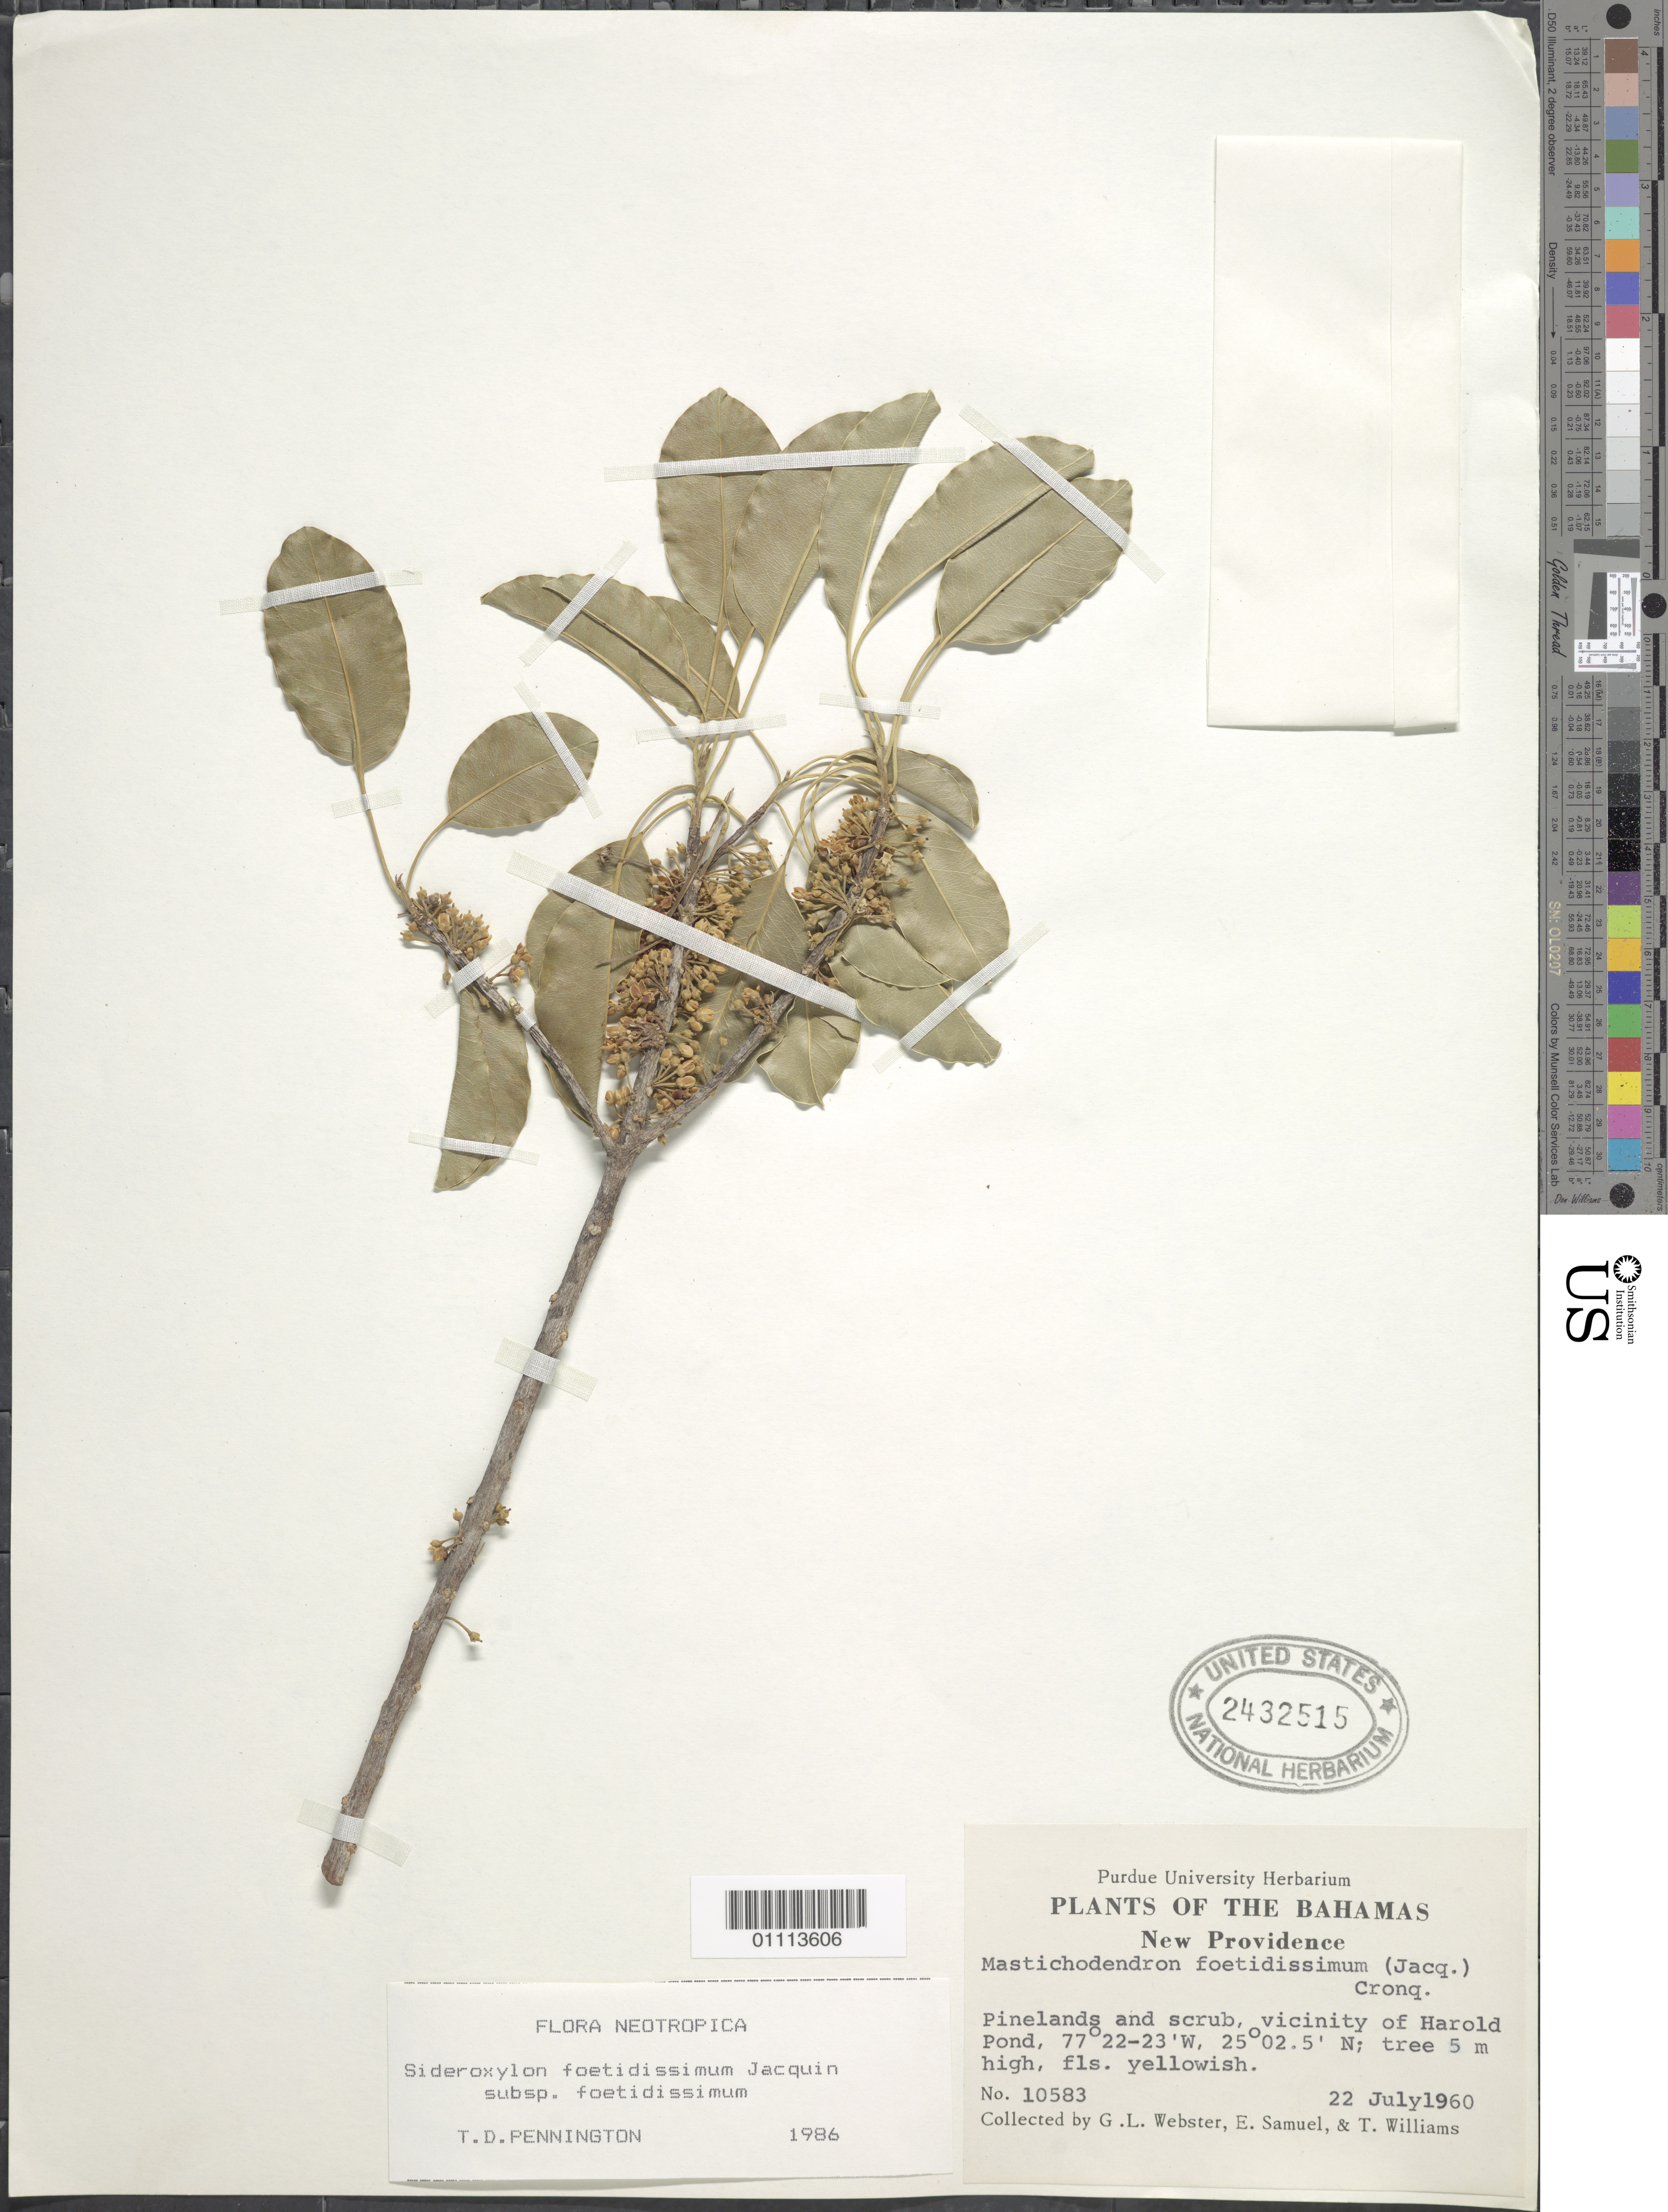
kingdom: Plantae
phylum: Tracheophyta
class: Magnoliopsida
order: Ericales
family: Sapotaceae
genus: Sideroxylon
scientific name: Sideroxylon foetidissimum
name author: Jacq.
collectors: G. L. Webster, E. Samuel & T. Williams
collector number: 10583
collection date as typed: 22 Jul 1960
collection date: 1960-07-22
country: Bahamas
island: New Providence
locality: vicinity of Harold Pond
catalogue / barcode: US 2432515